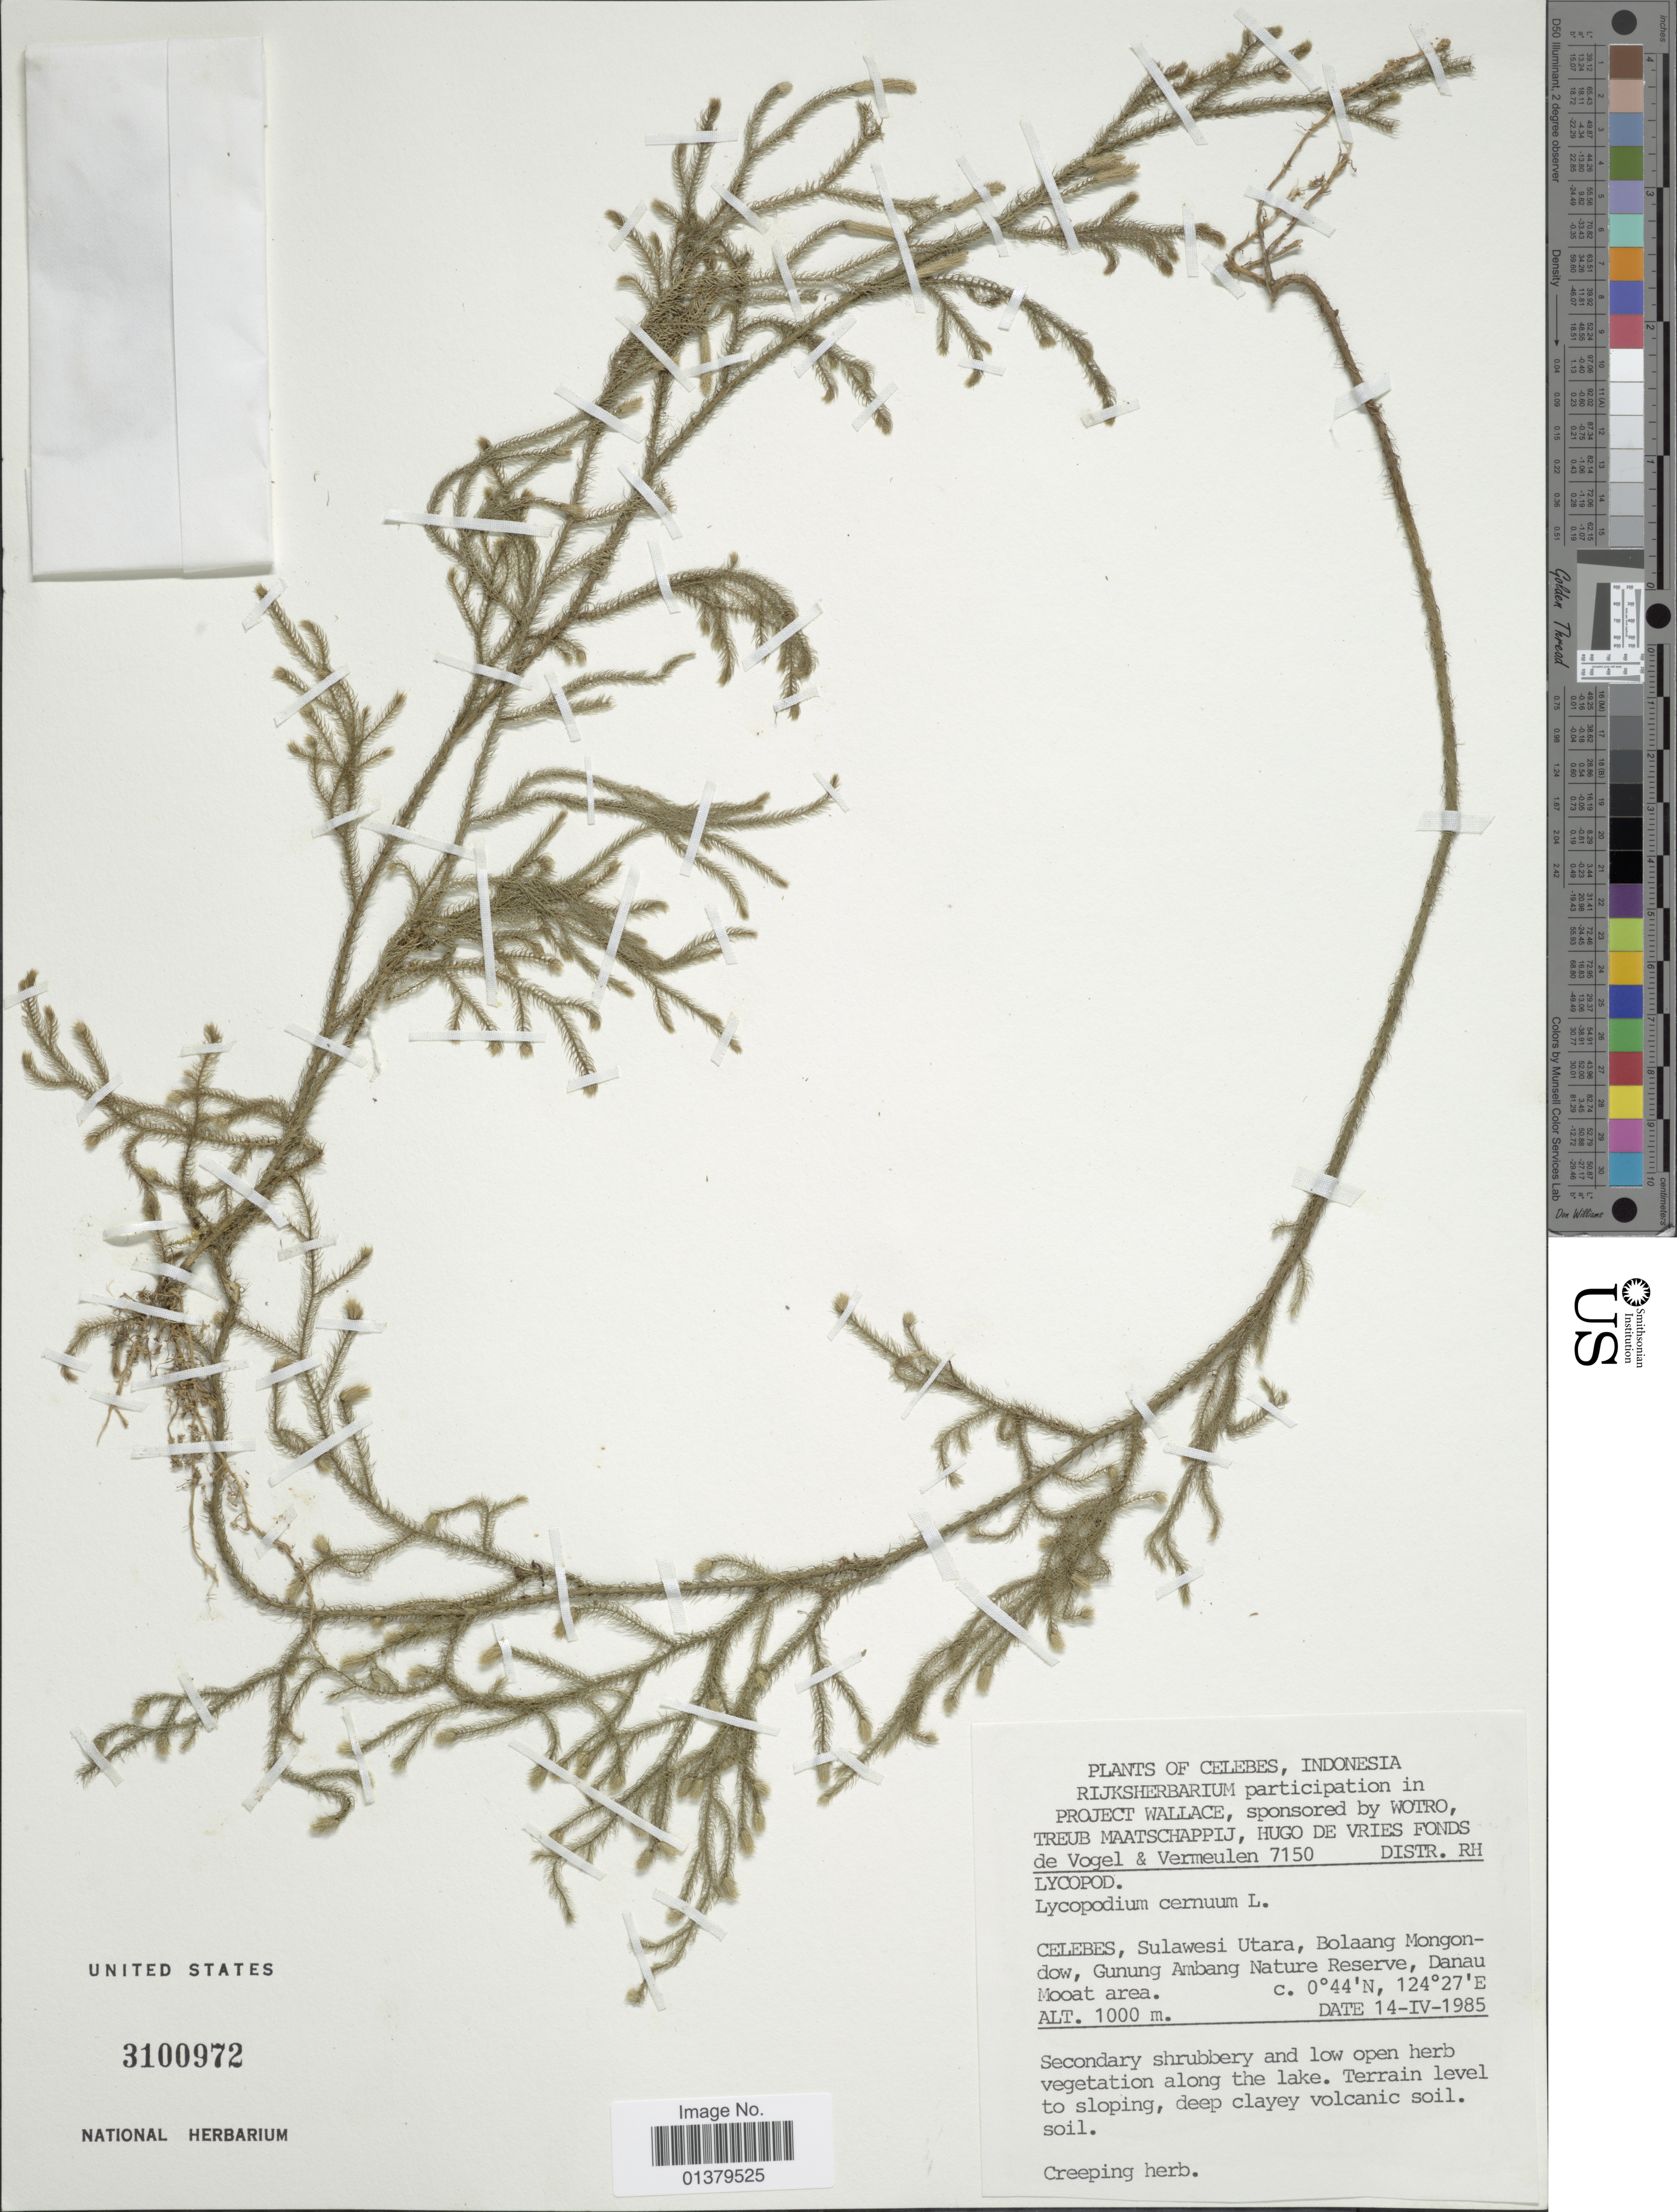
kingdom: Plantae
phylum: Tracheophyta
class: Lycopodiopsida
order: Lycopodiales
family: Lycopodiaceae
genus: Palhinhaea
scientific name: Palhinhaea cernua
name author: (L.) Vasc. & Franco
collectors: Vogel, -- & Vermeulen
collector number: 7150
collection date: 1985-04-14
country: Indonesia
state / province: Sulawesi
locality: Celebes, Sulawesi Utara, Bolaang Mongondow, Gunung Ambang Nature Reserve,Danau Mooat area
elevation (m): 1000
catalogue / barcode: US 3100972